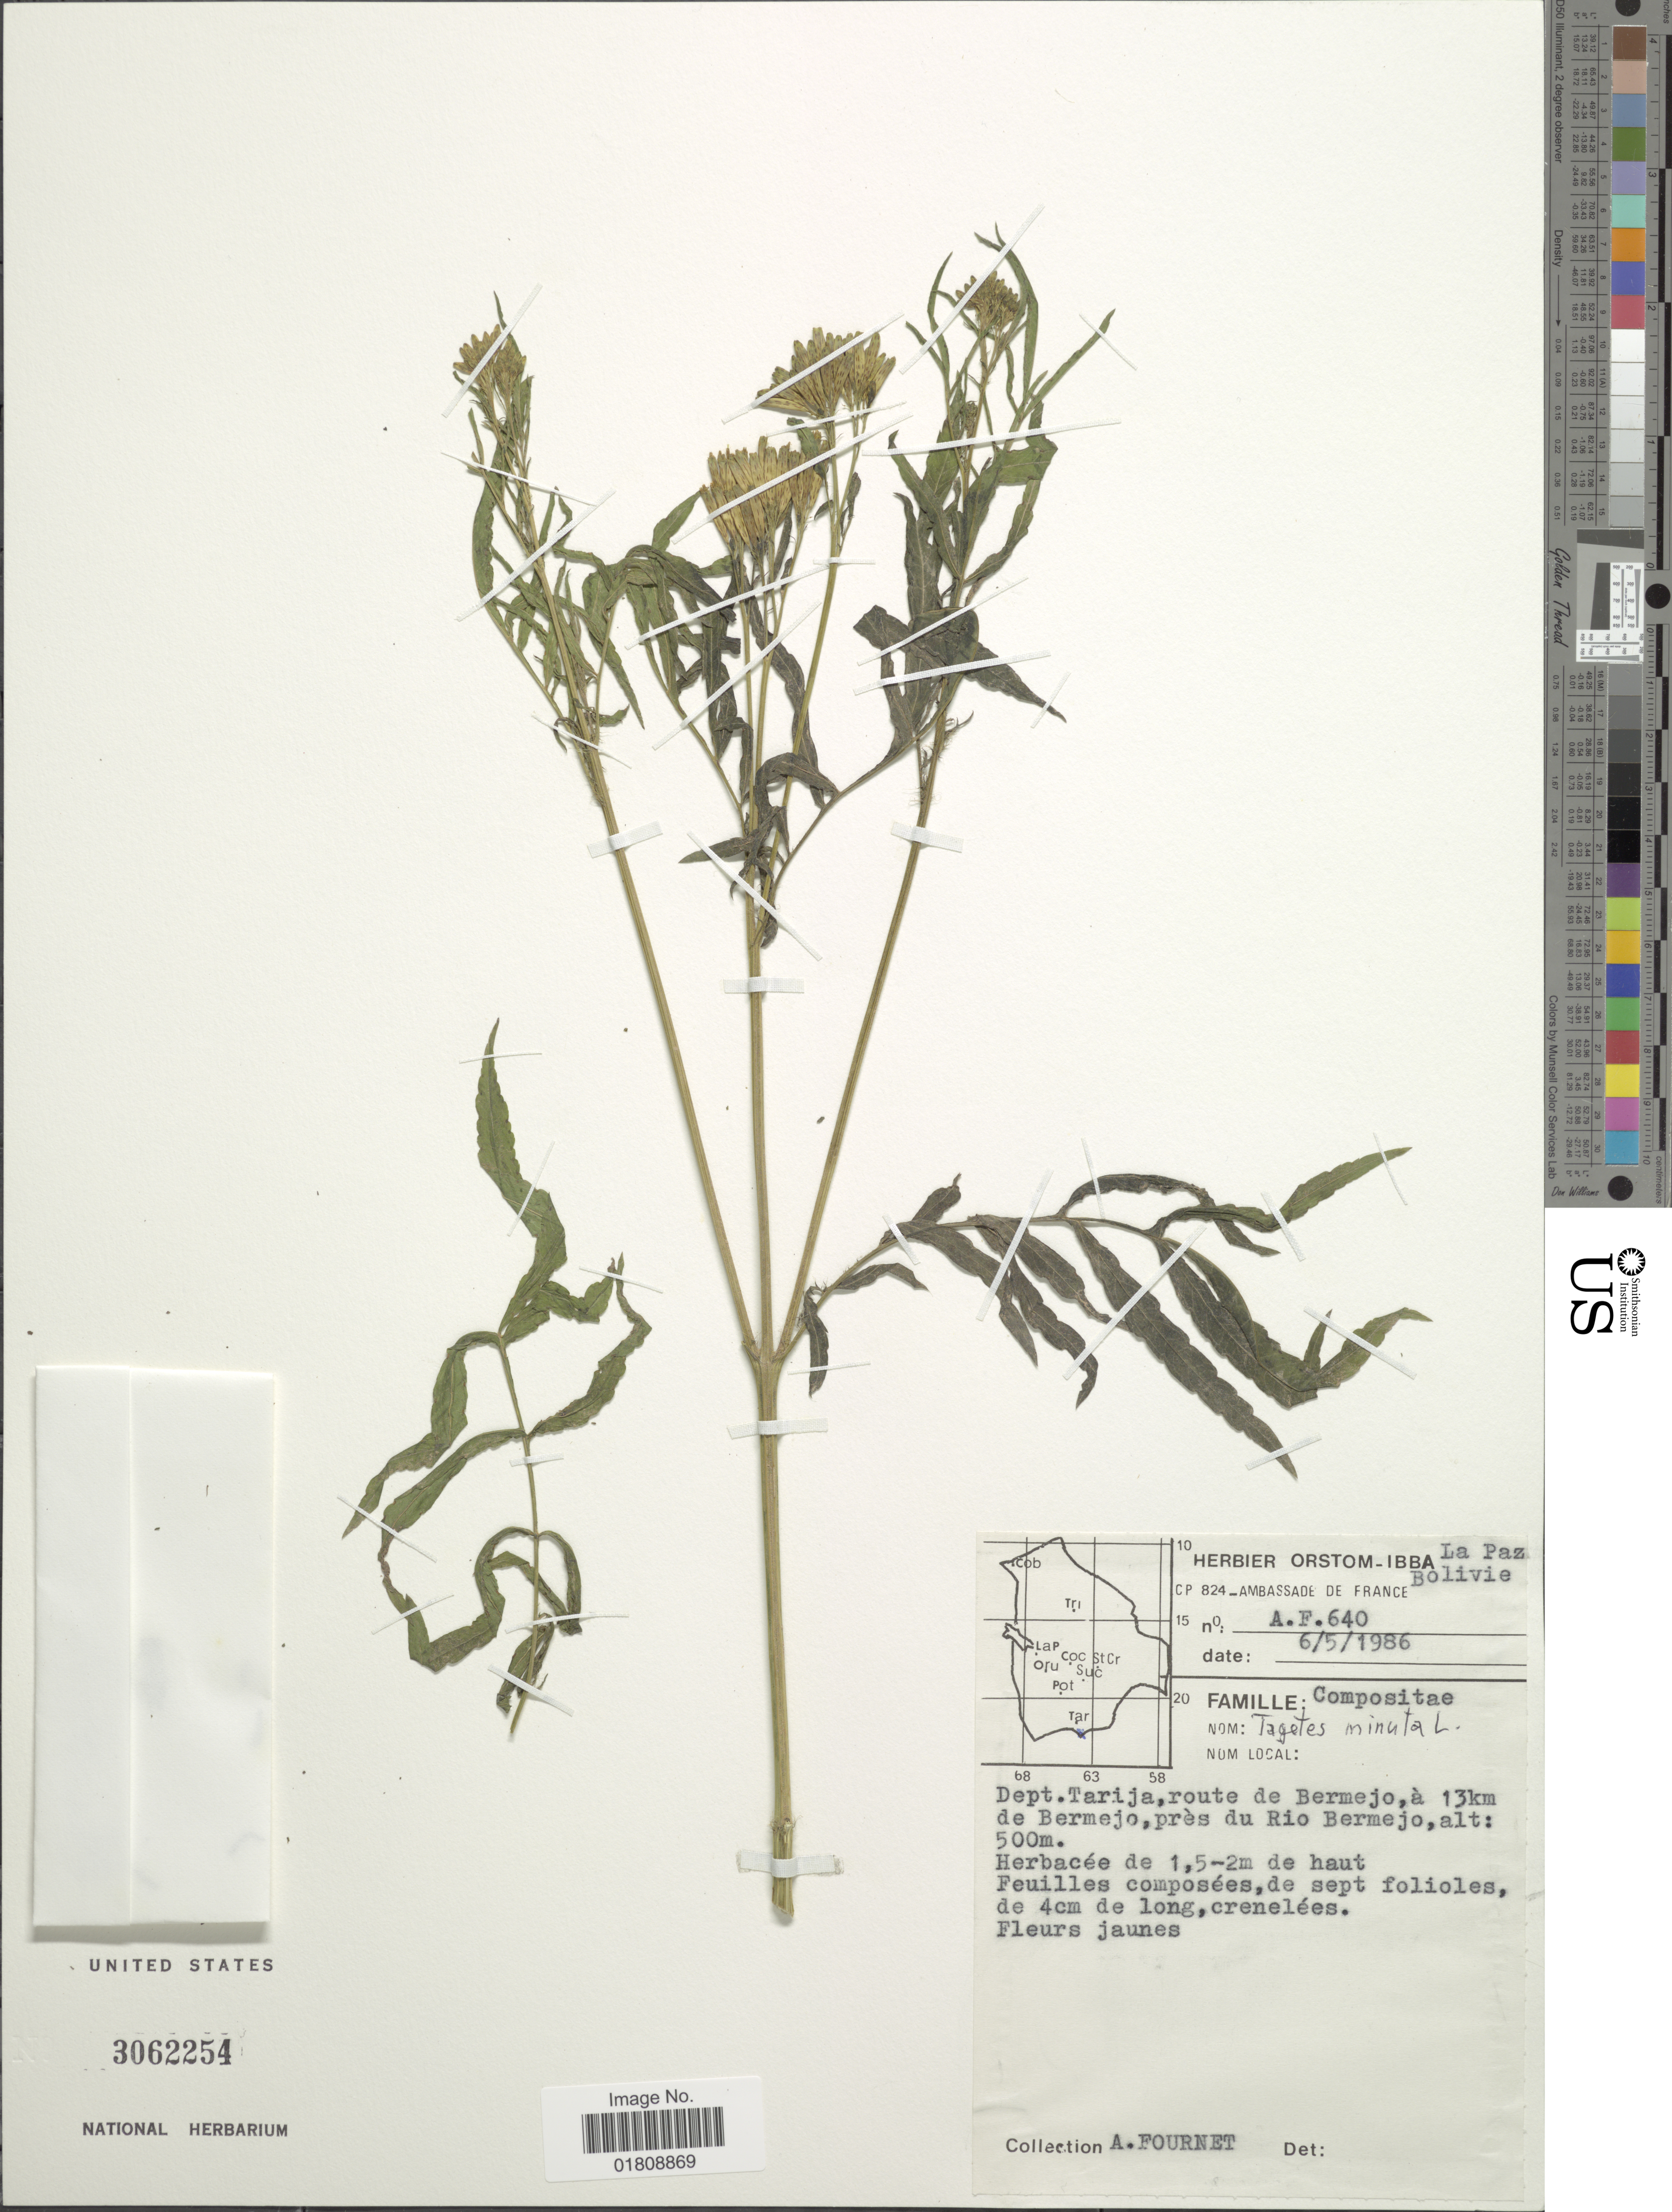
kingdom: Plantae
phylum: Tracheophyta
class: Magnoliopsida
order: Asterales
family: Asteraceae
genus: Tagetes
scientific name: Tagetes minuta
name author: L.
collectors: A. Fournet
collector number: AF640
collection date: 1986-05-06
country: Bolivia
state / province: Tarija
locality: Route de Bermejo, a 13 km de Bermejo, pres du Rio Bermejo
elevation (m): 500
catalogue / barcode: US 3062254